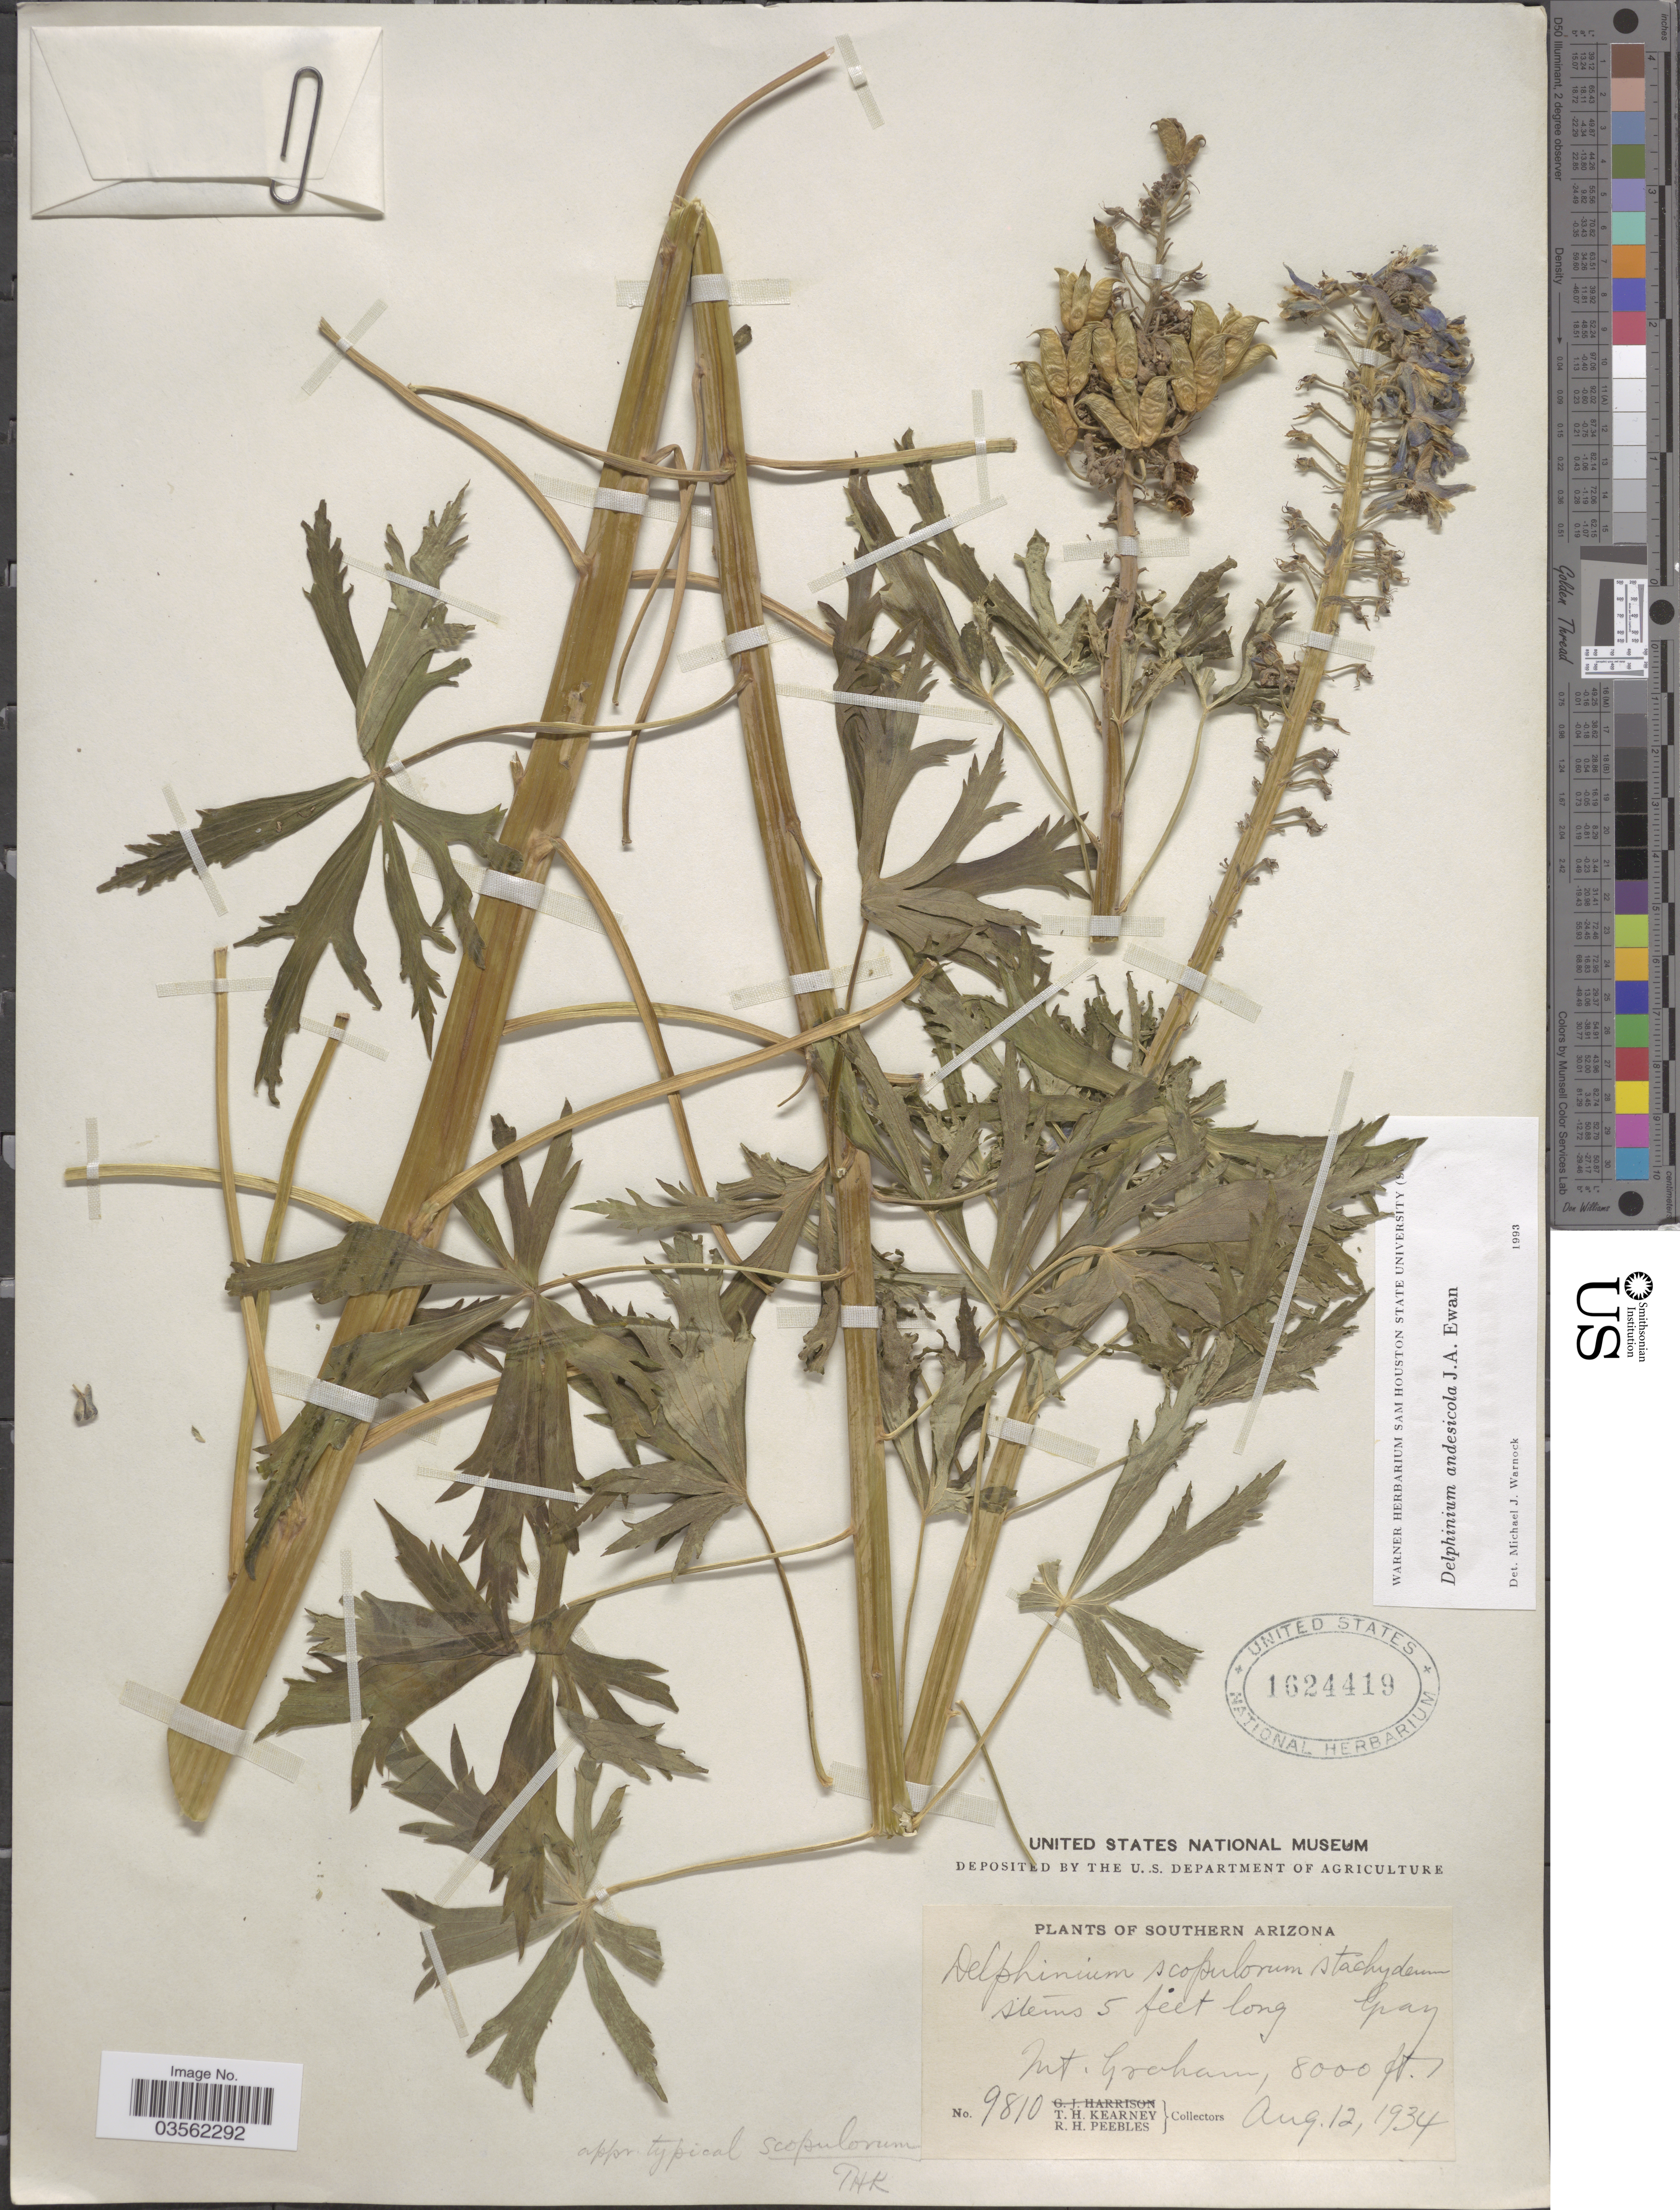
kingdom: Plantae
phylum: Tracheophyta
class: Magnoliopsida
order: Ranunculales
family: Ranunculaceae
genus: Delphinium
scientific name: Delphinium andesicola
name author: Ewan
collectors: T. H. Kearney & R. H. Peebles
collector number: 9810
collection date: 1934-08-12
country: United States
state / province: Arizona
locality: Southern Arizona. Mt. Graham.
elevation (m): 2438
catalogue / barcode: US 1624419